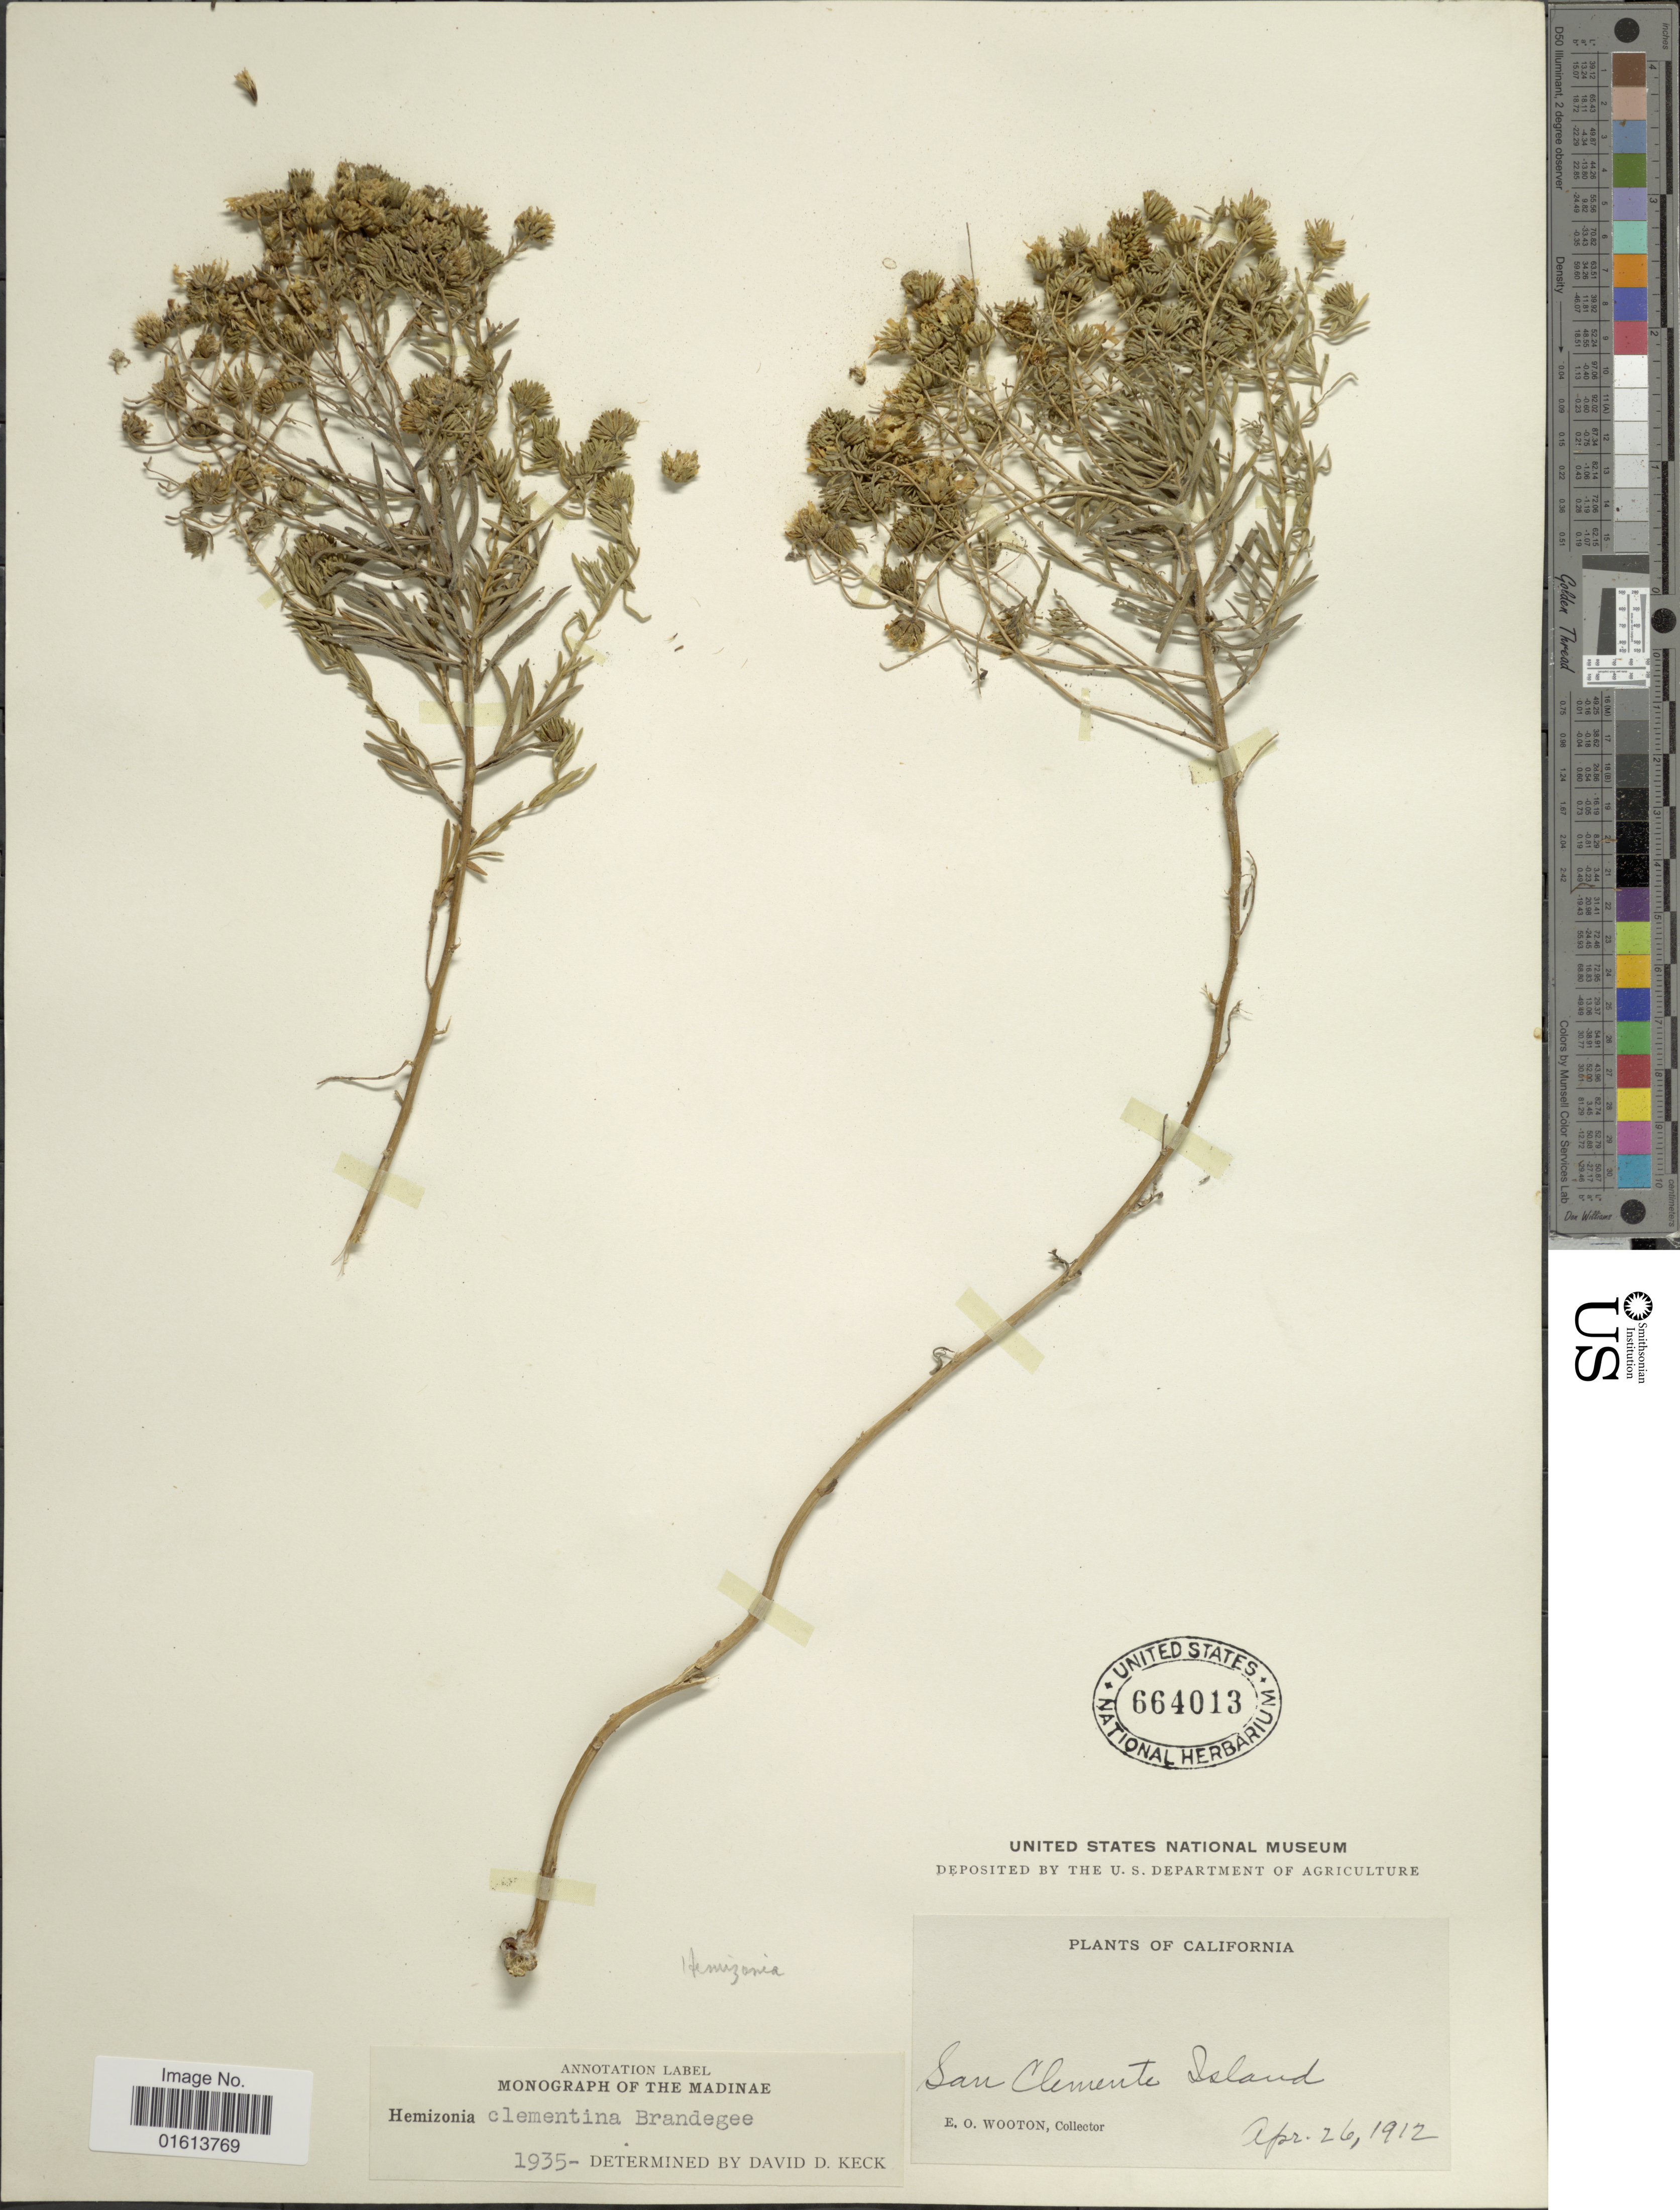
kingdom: Plantae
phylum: Tracheophyta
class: Magnoliopsida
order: Asterales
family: Asteraceae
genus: Deinandra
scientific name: Deinandra clementina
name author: (Brandegee) B.G. Baldwin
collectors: E. O. Wooton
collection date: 1912-04-26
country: United States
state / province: California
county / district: Los Angeles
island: San Clemente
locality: California. San Clemente Island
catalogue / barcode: US 664013